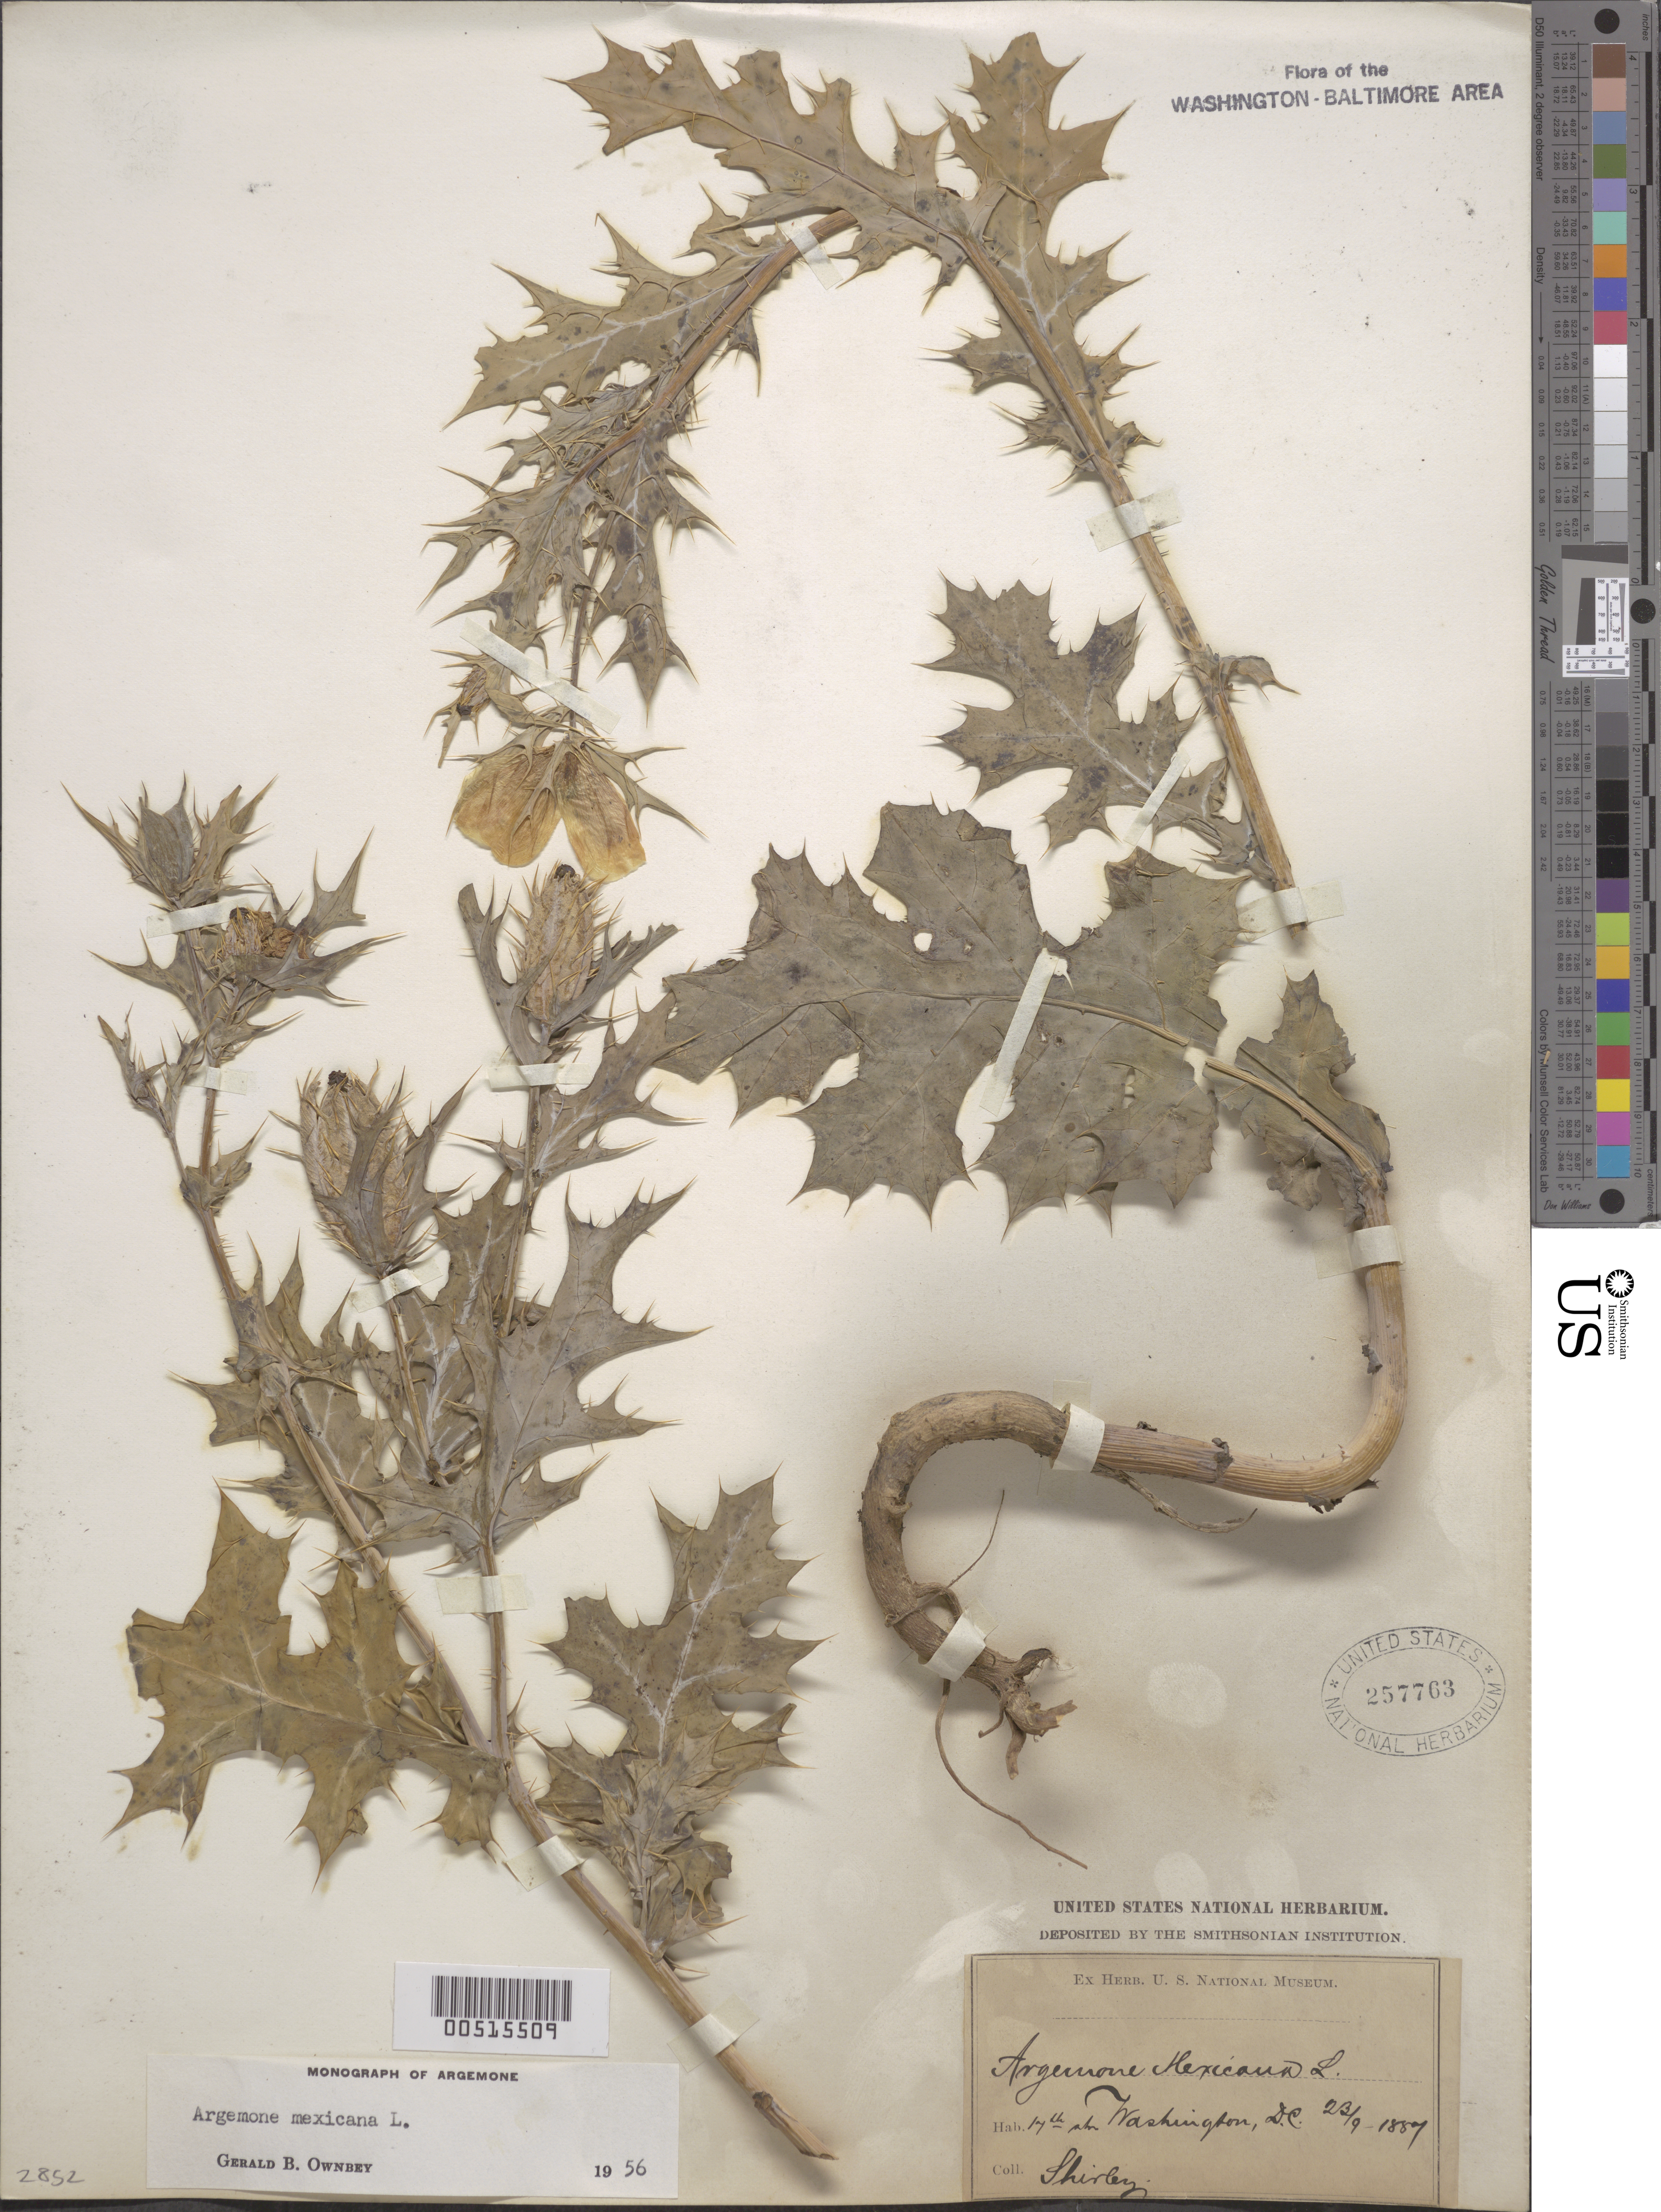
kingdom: Plantae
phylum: Tracheophyta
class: Magnoliopsida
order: Ranunculales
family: Papaveraceae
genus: Argemone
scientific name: Argemone mexicana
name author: L.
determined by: Ownbey, G. B.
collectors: Shirley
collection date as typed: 23 Sep 1887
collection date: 1887-09-23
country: United States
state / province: District of Columbia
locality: Washington area, 17th St.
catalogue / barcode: US 257763